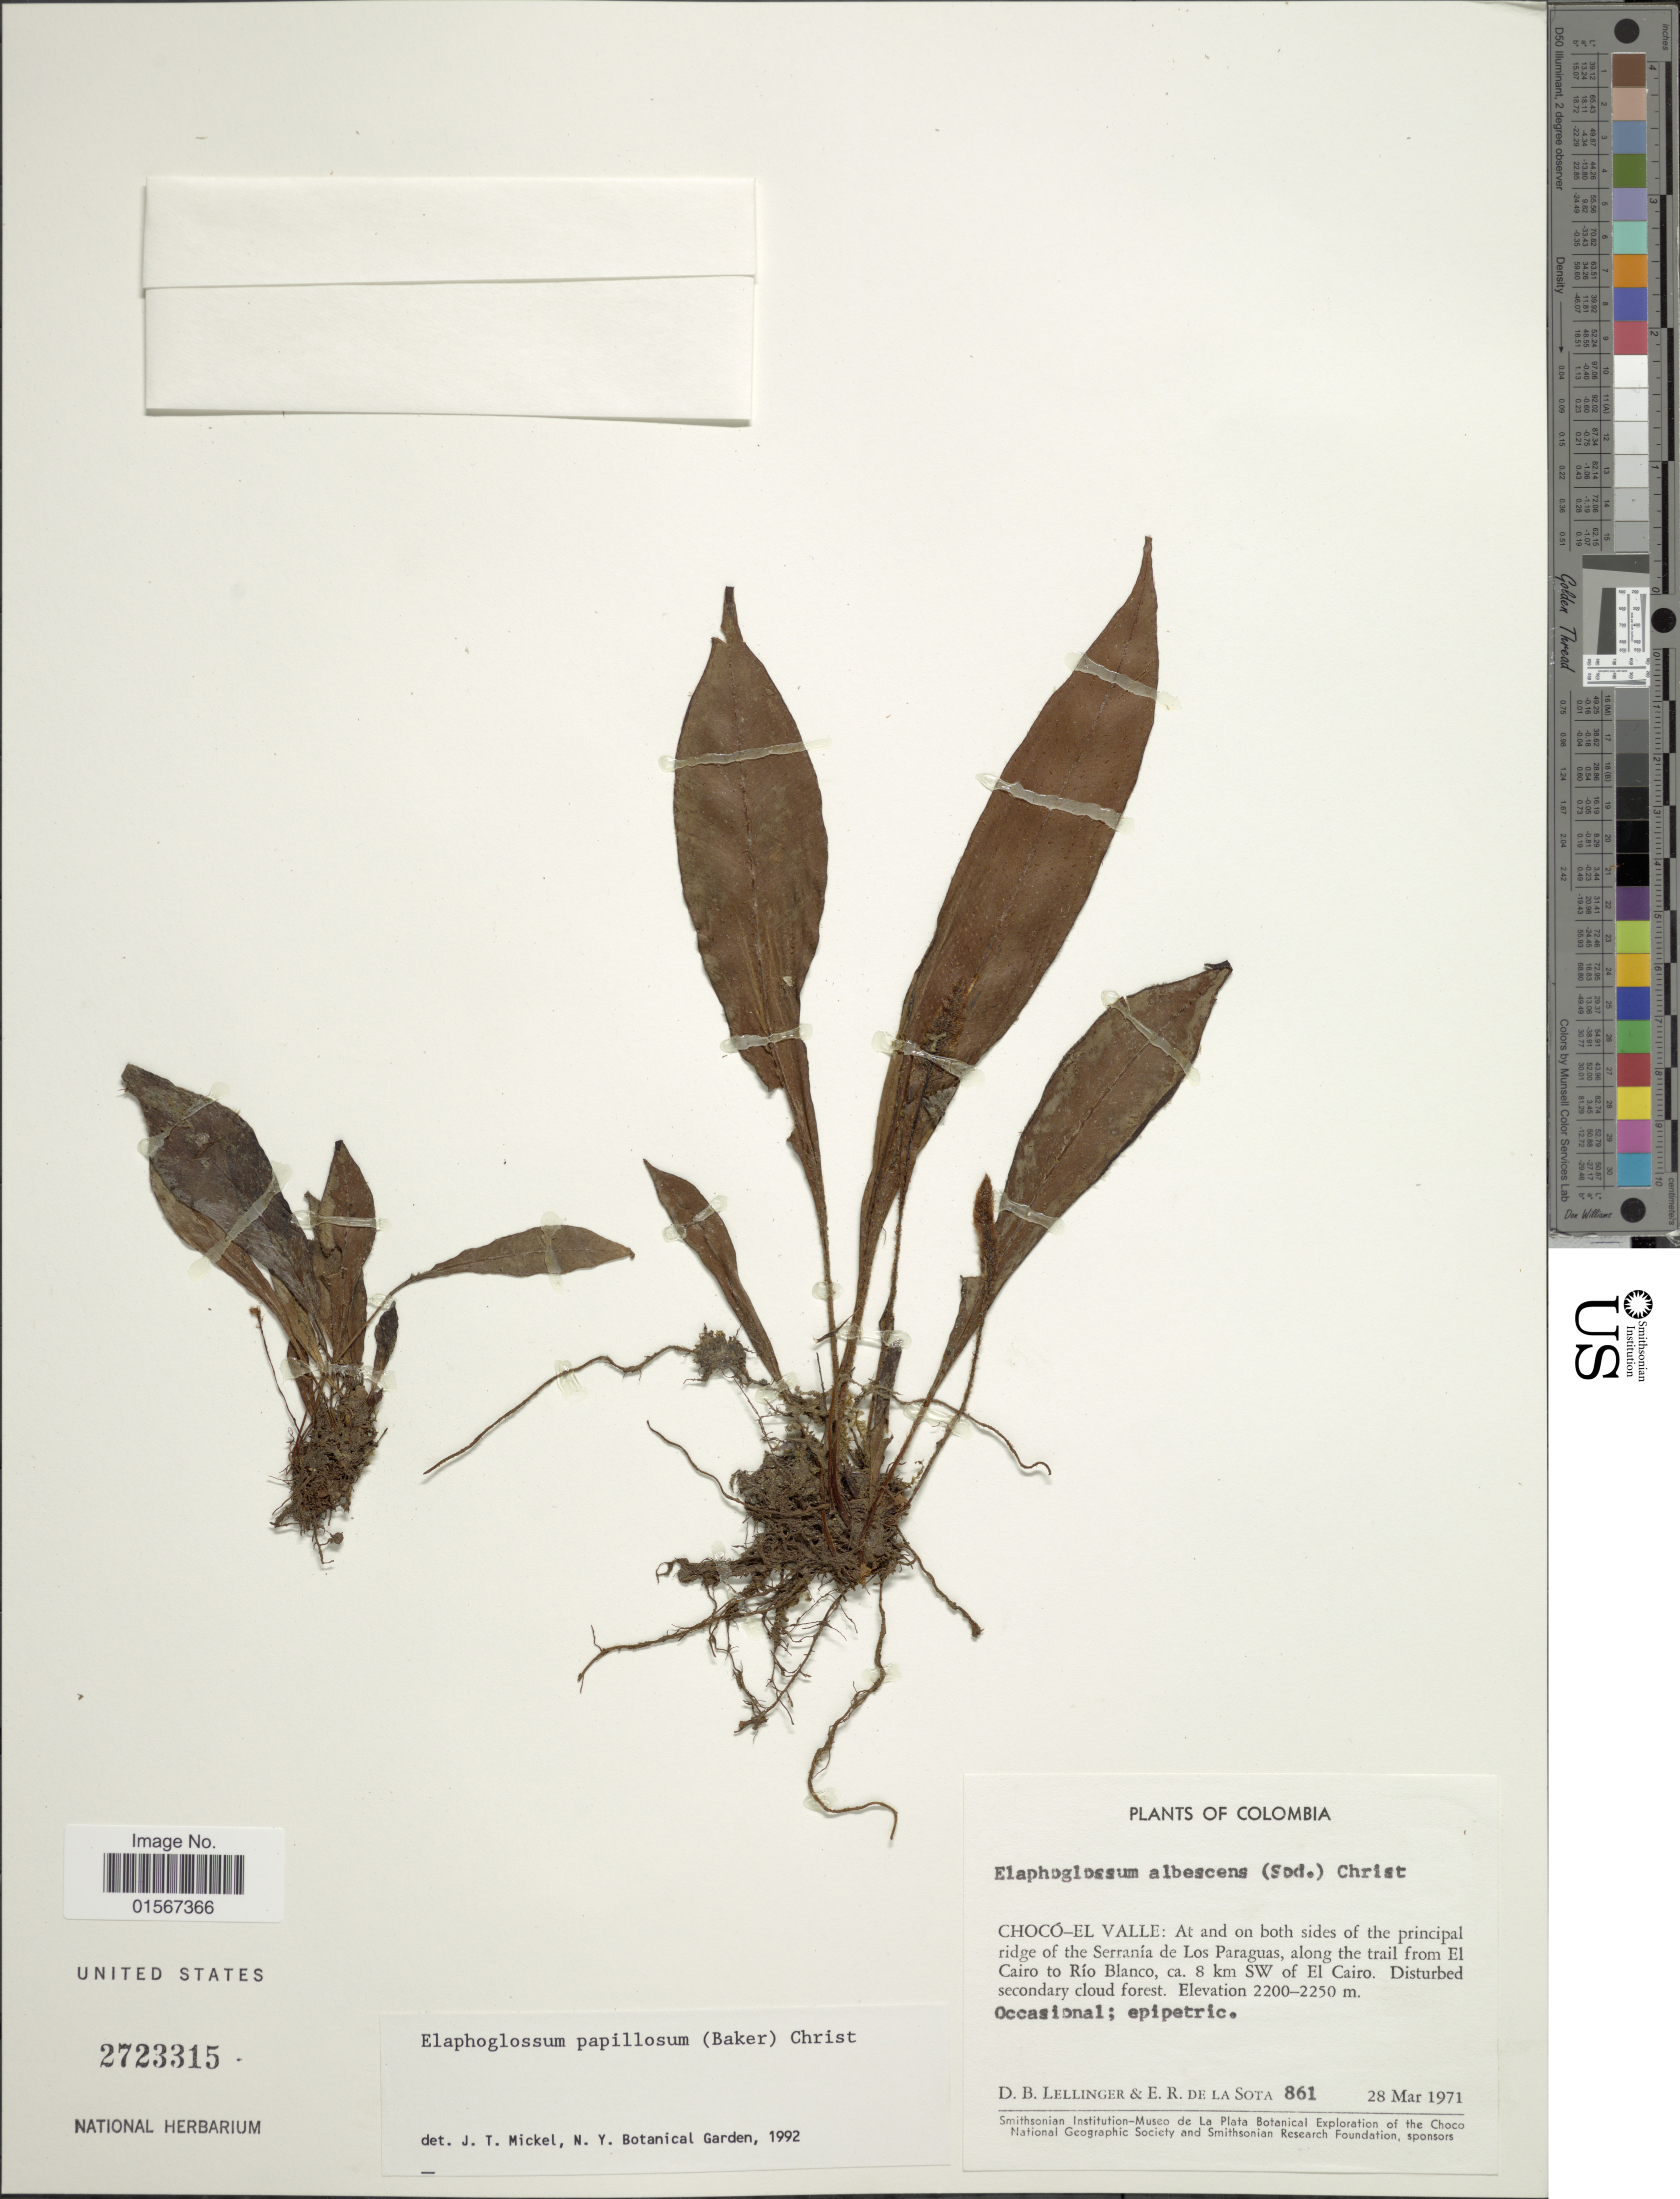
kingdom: Plantae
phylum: Tracheophyta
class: Polypodiopsida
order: Polypodiales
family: Dryopteridaceae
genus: Elaphoglossum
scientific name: Elaphoglossum papillosum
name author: (Baker) Christ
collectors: D. B. Lellinger & E. R. de la Sota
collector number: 861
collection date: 1971-03-28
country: Colombia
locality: Colombia, Chocó-El Valle: at and on both sides of the principal ridge of the Serranía de los Paraguas, along the trail from El Cairo to Río Blanco, ca. 8 km SW of El Cairo.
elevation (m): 2200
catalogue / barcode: US 2723315